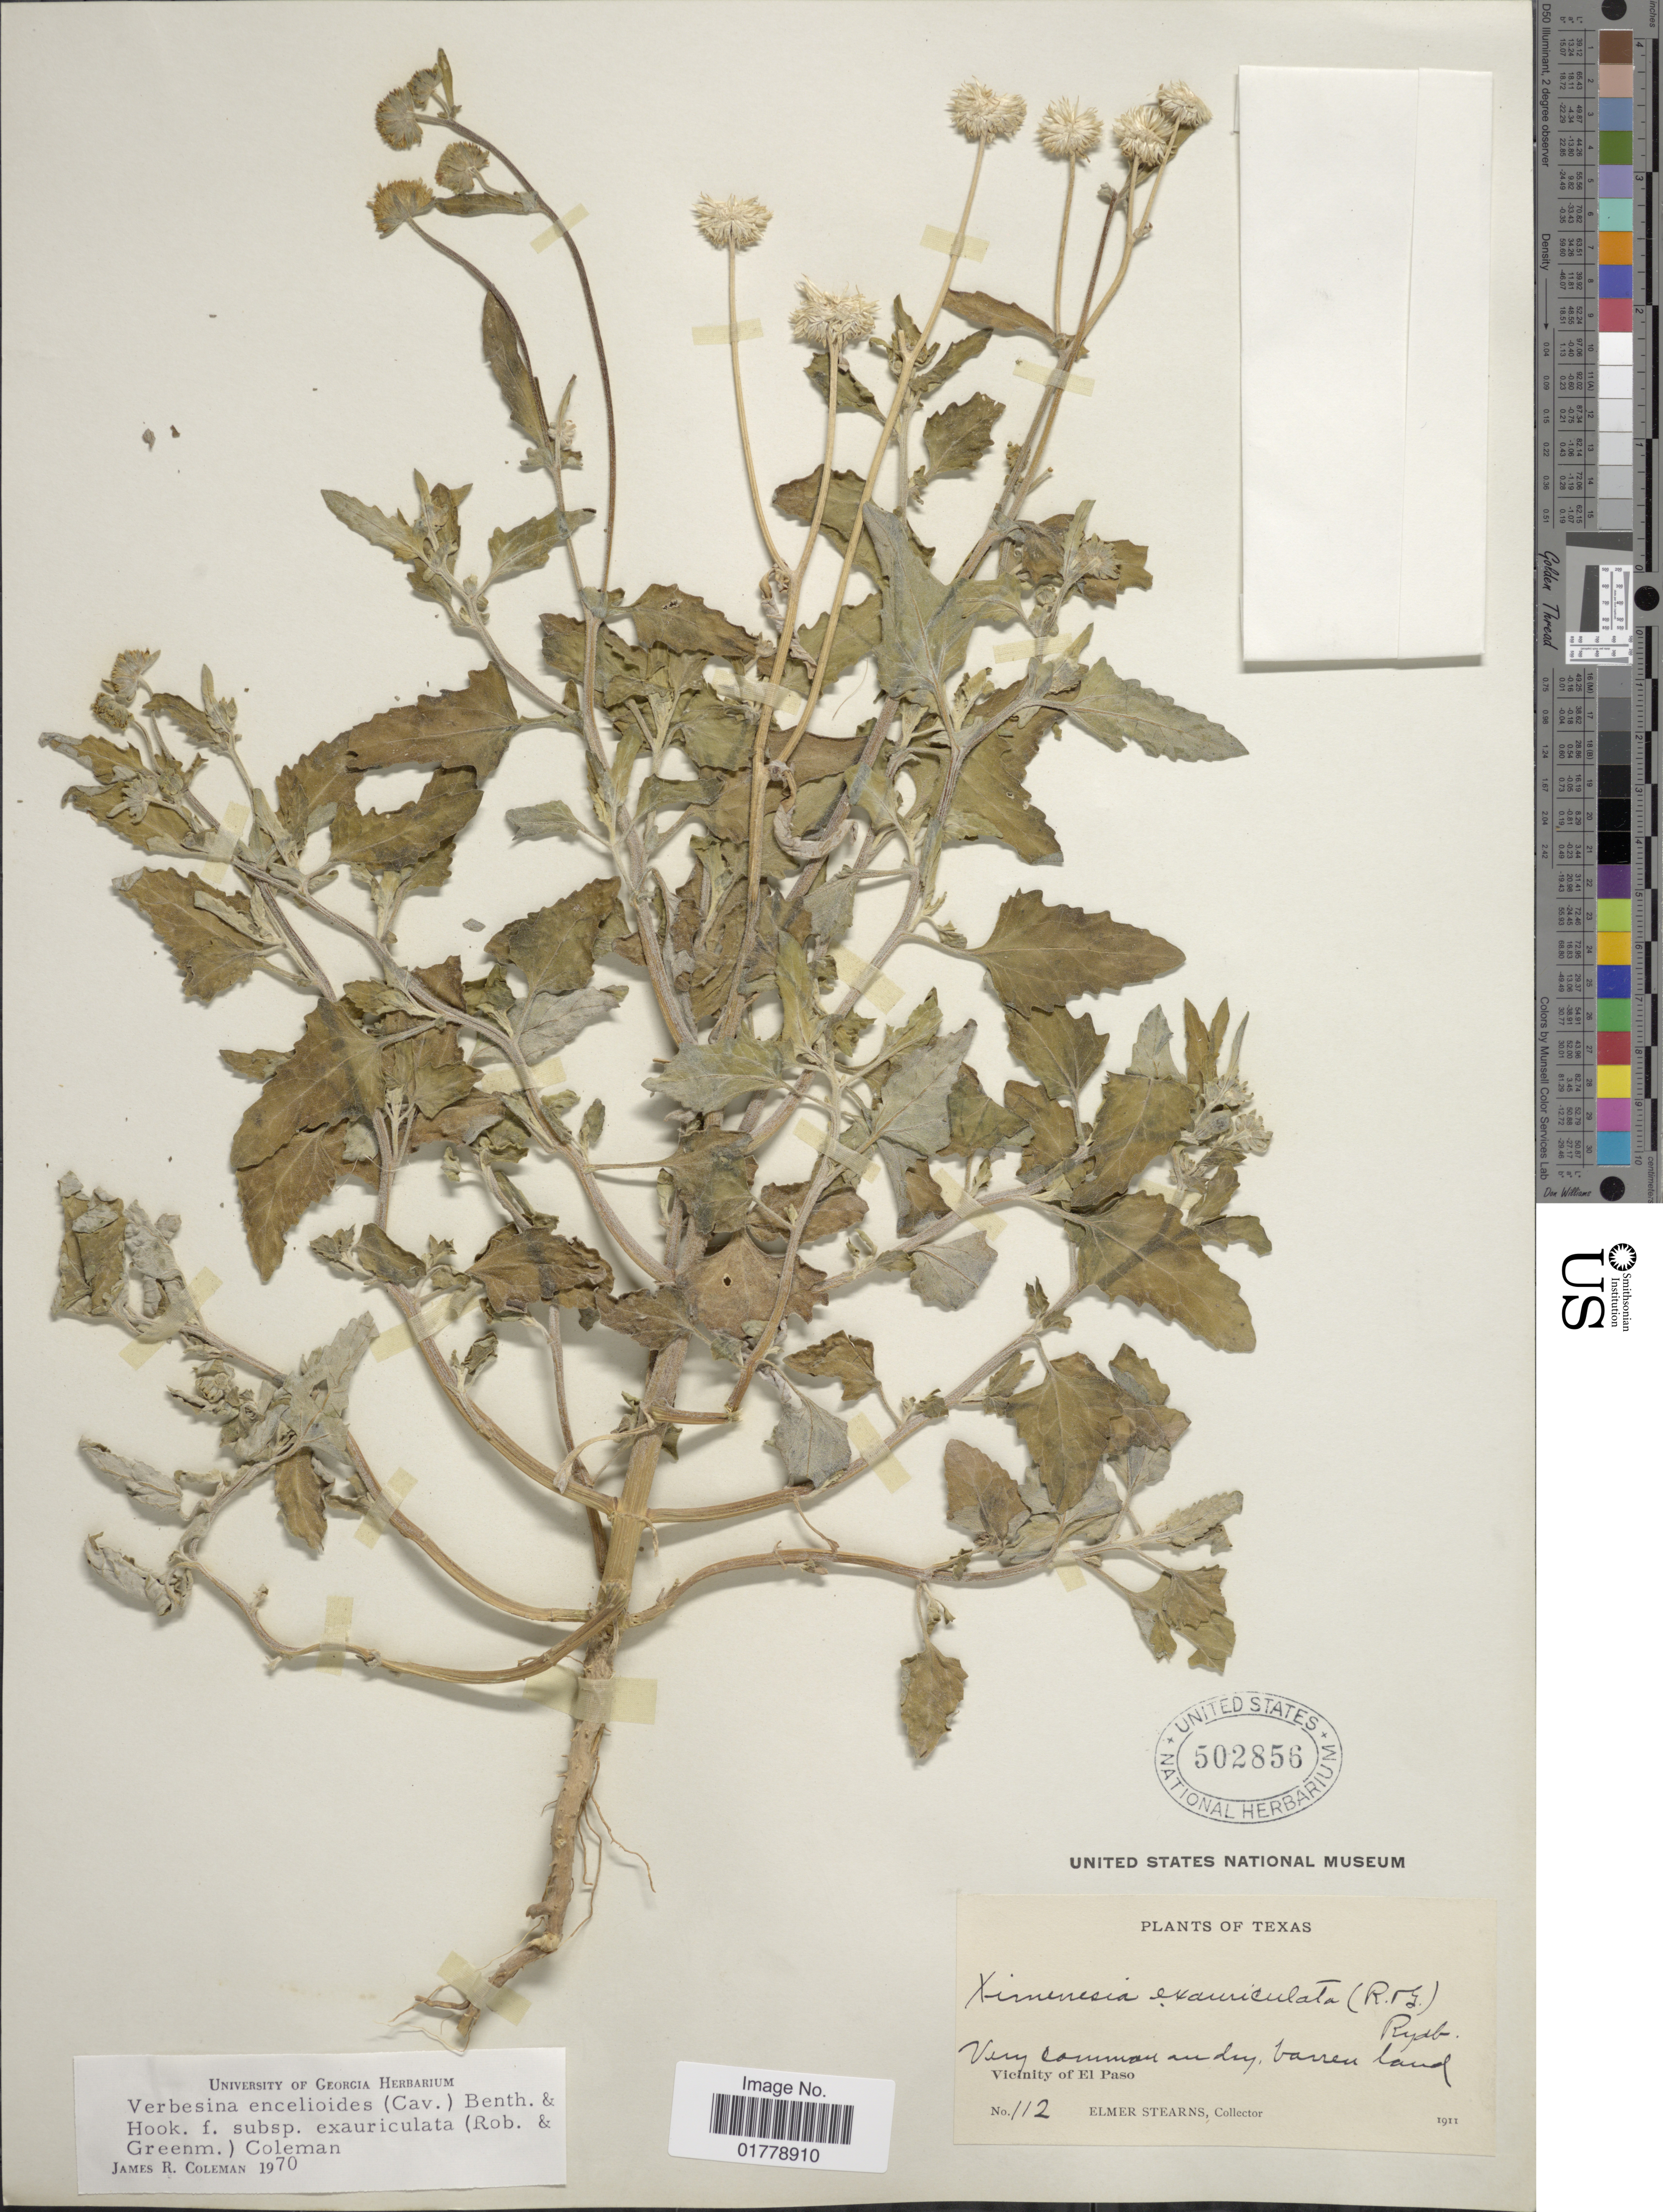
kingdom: Plantae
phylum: Tracheophyta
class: Magnoliopsida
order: Asterales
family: Asteraceae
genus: Verbesina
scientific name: Verbesina encelioides var. cana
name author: (B.L. Rob.) Greenm.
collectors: E. Stearns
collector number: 112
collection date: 1911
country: United States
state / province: Texas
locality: Vicinity of El Paso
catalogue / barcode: US 502856